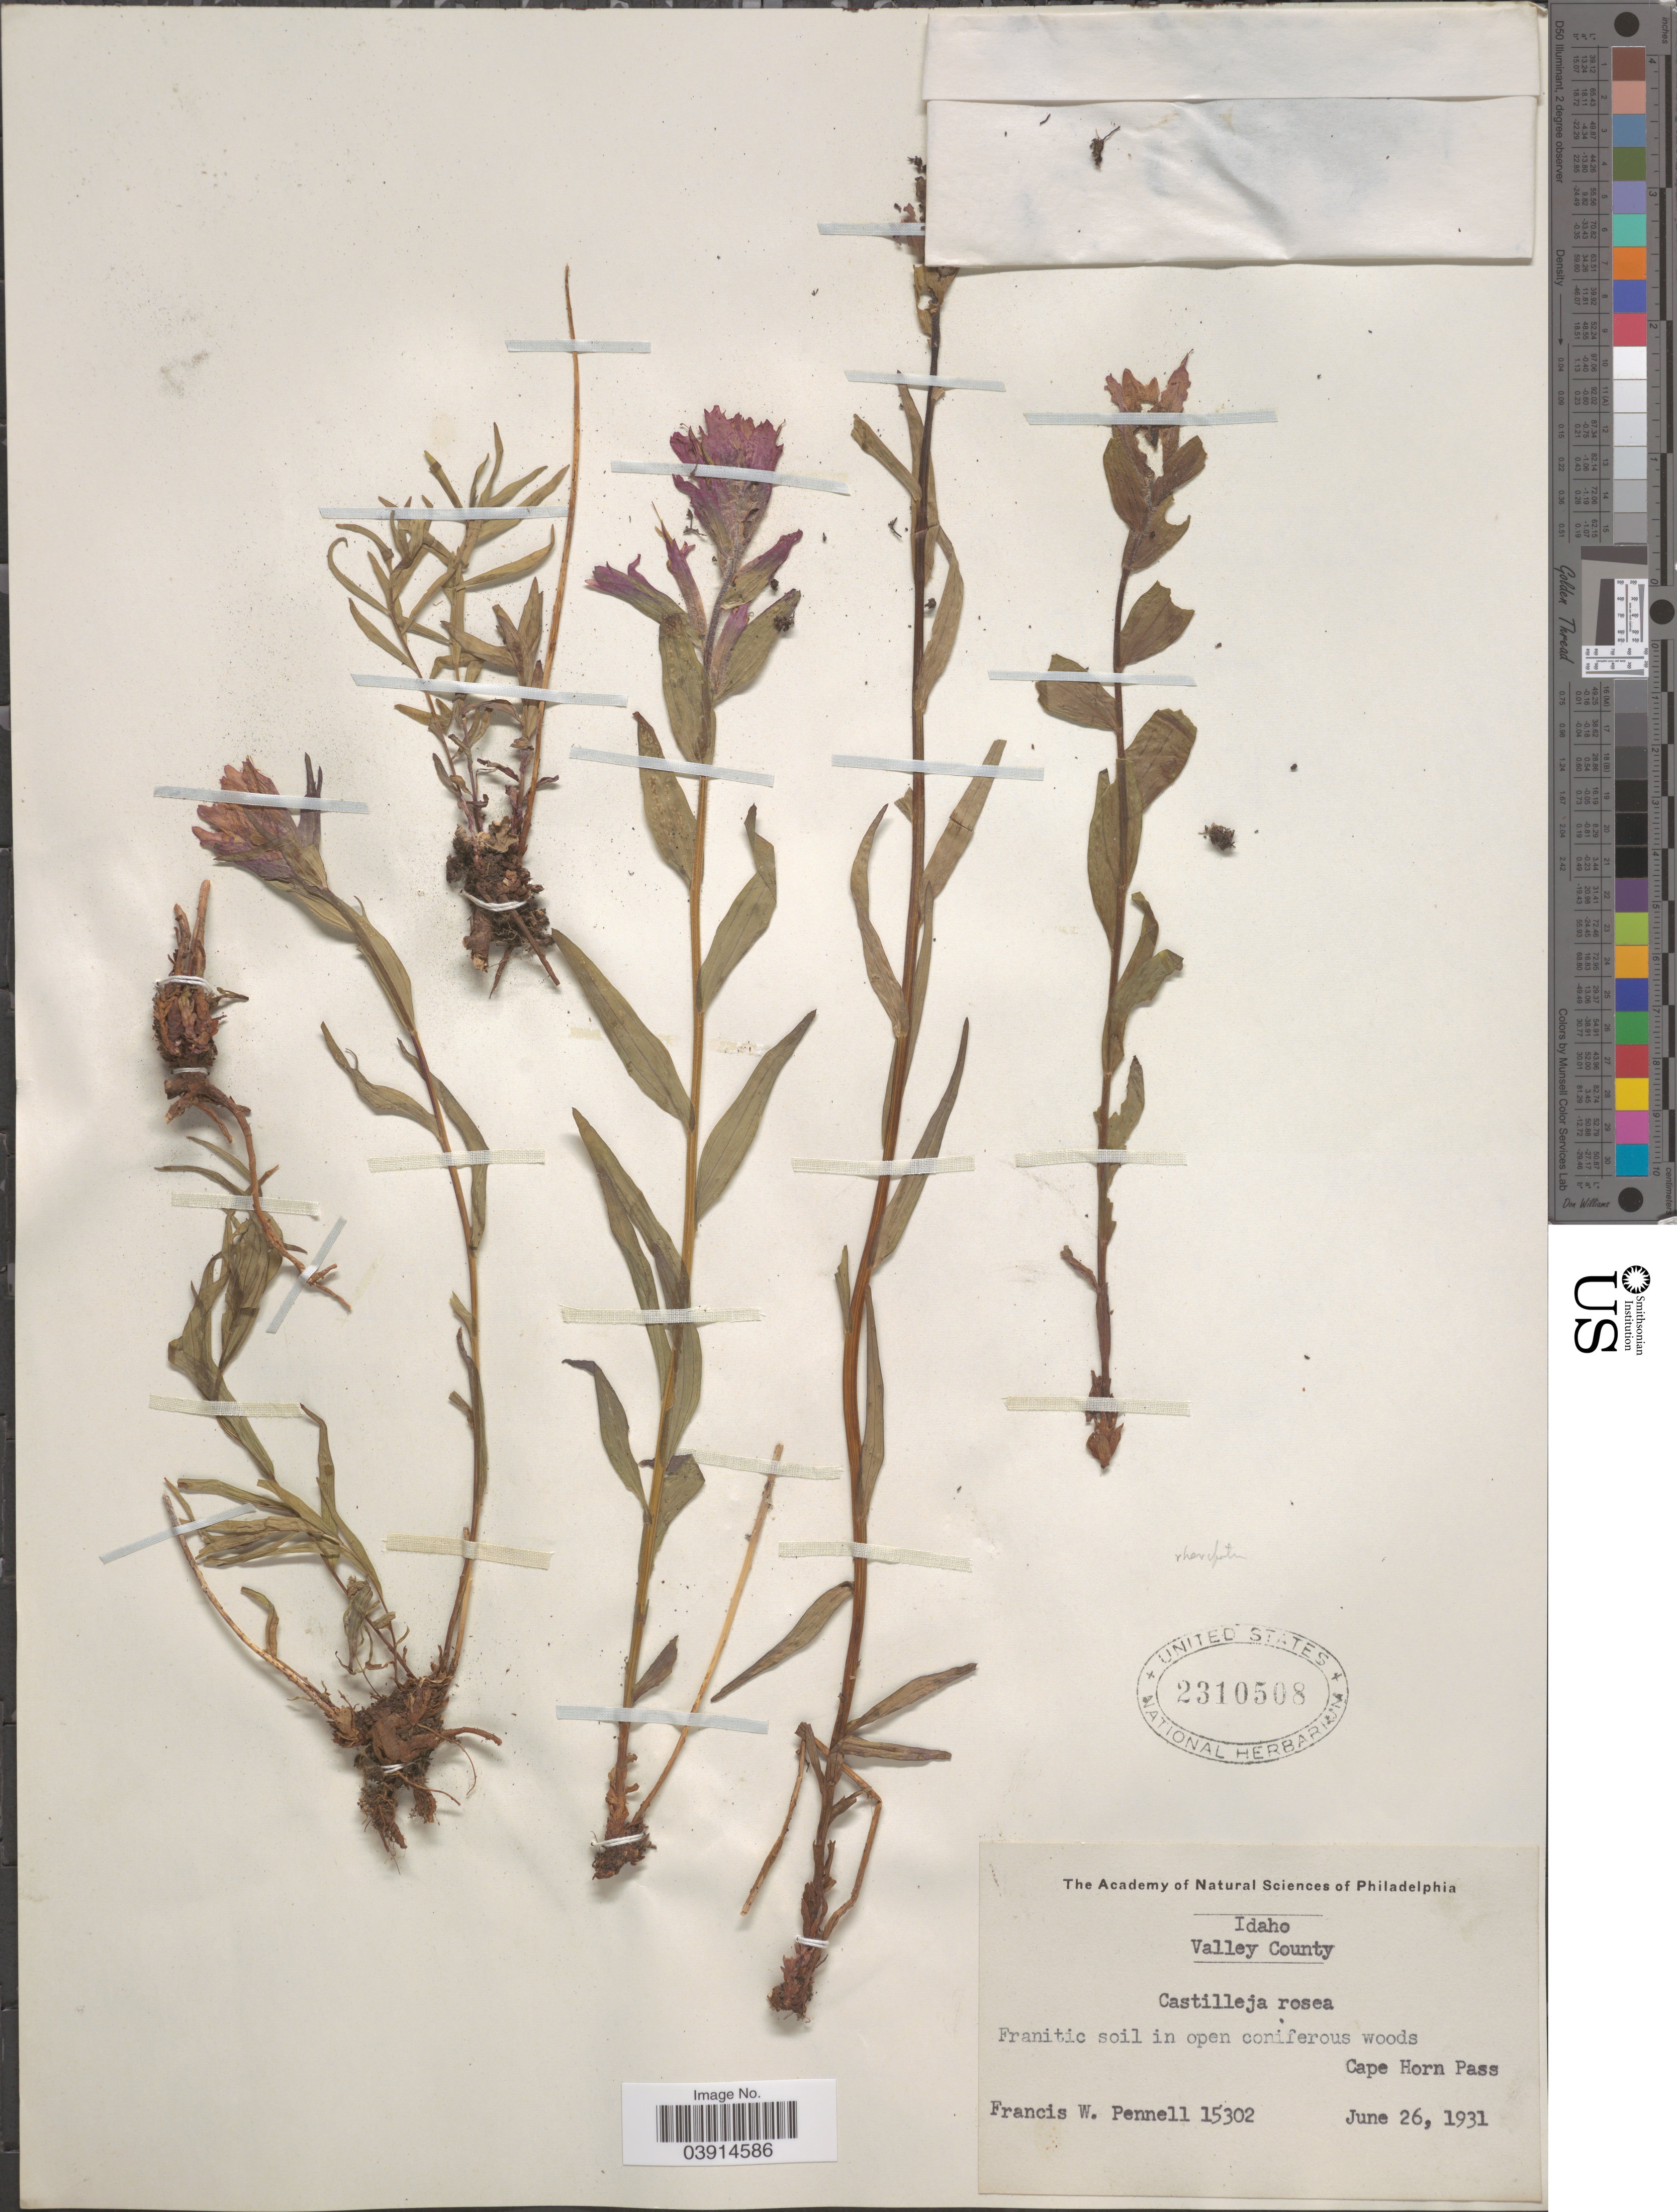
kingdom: Plantae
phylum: Tracheophyta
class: Magnoliopsida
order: Lamiales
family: Orobanchaceae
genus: Castilleja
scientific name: Castilleja sp.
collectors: F. W. Pennell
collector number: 15302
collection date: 1931-06-26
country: United States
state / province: Idaho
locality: Valley County. Cape Horn Pass.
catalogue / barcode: US 2310508